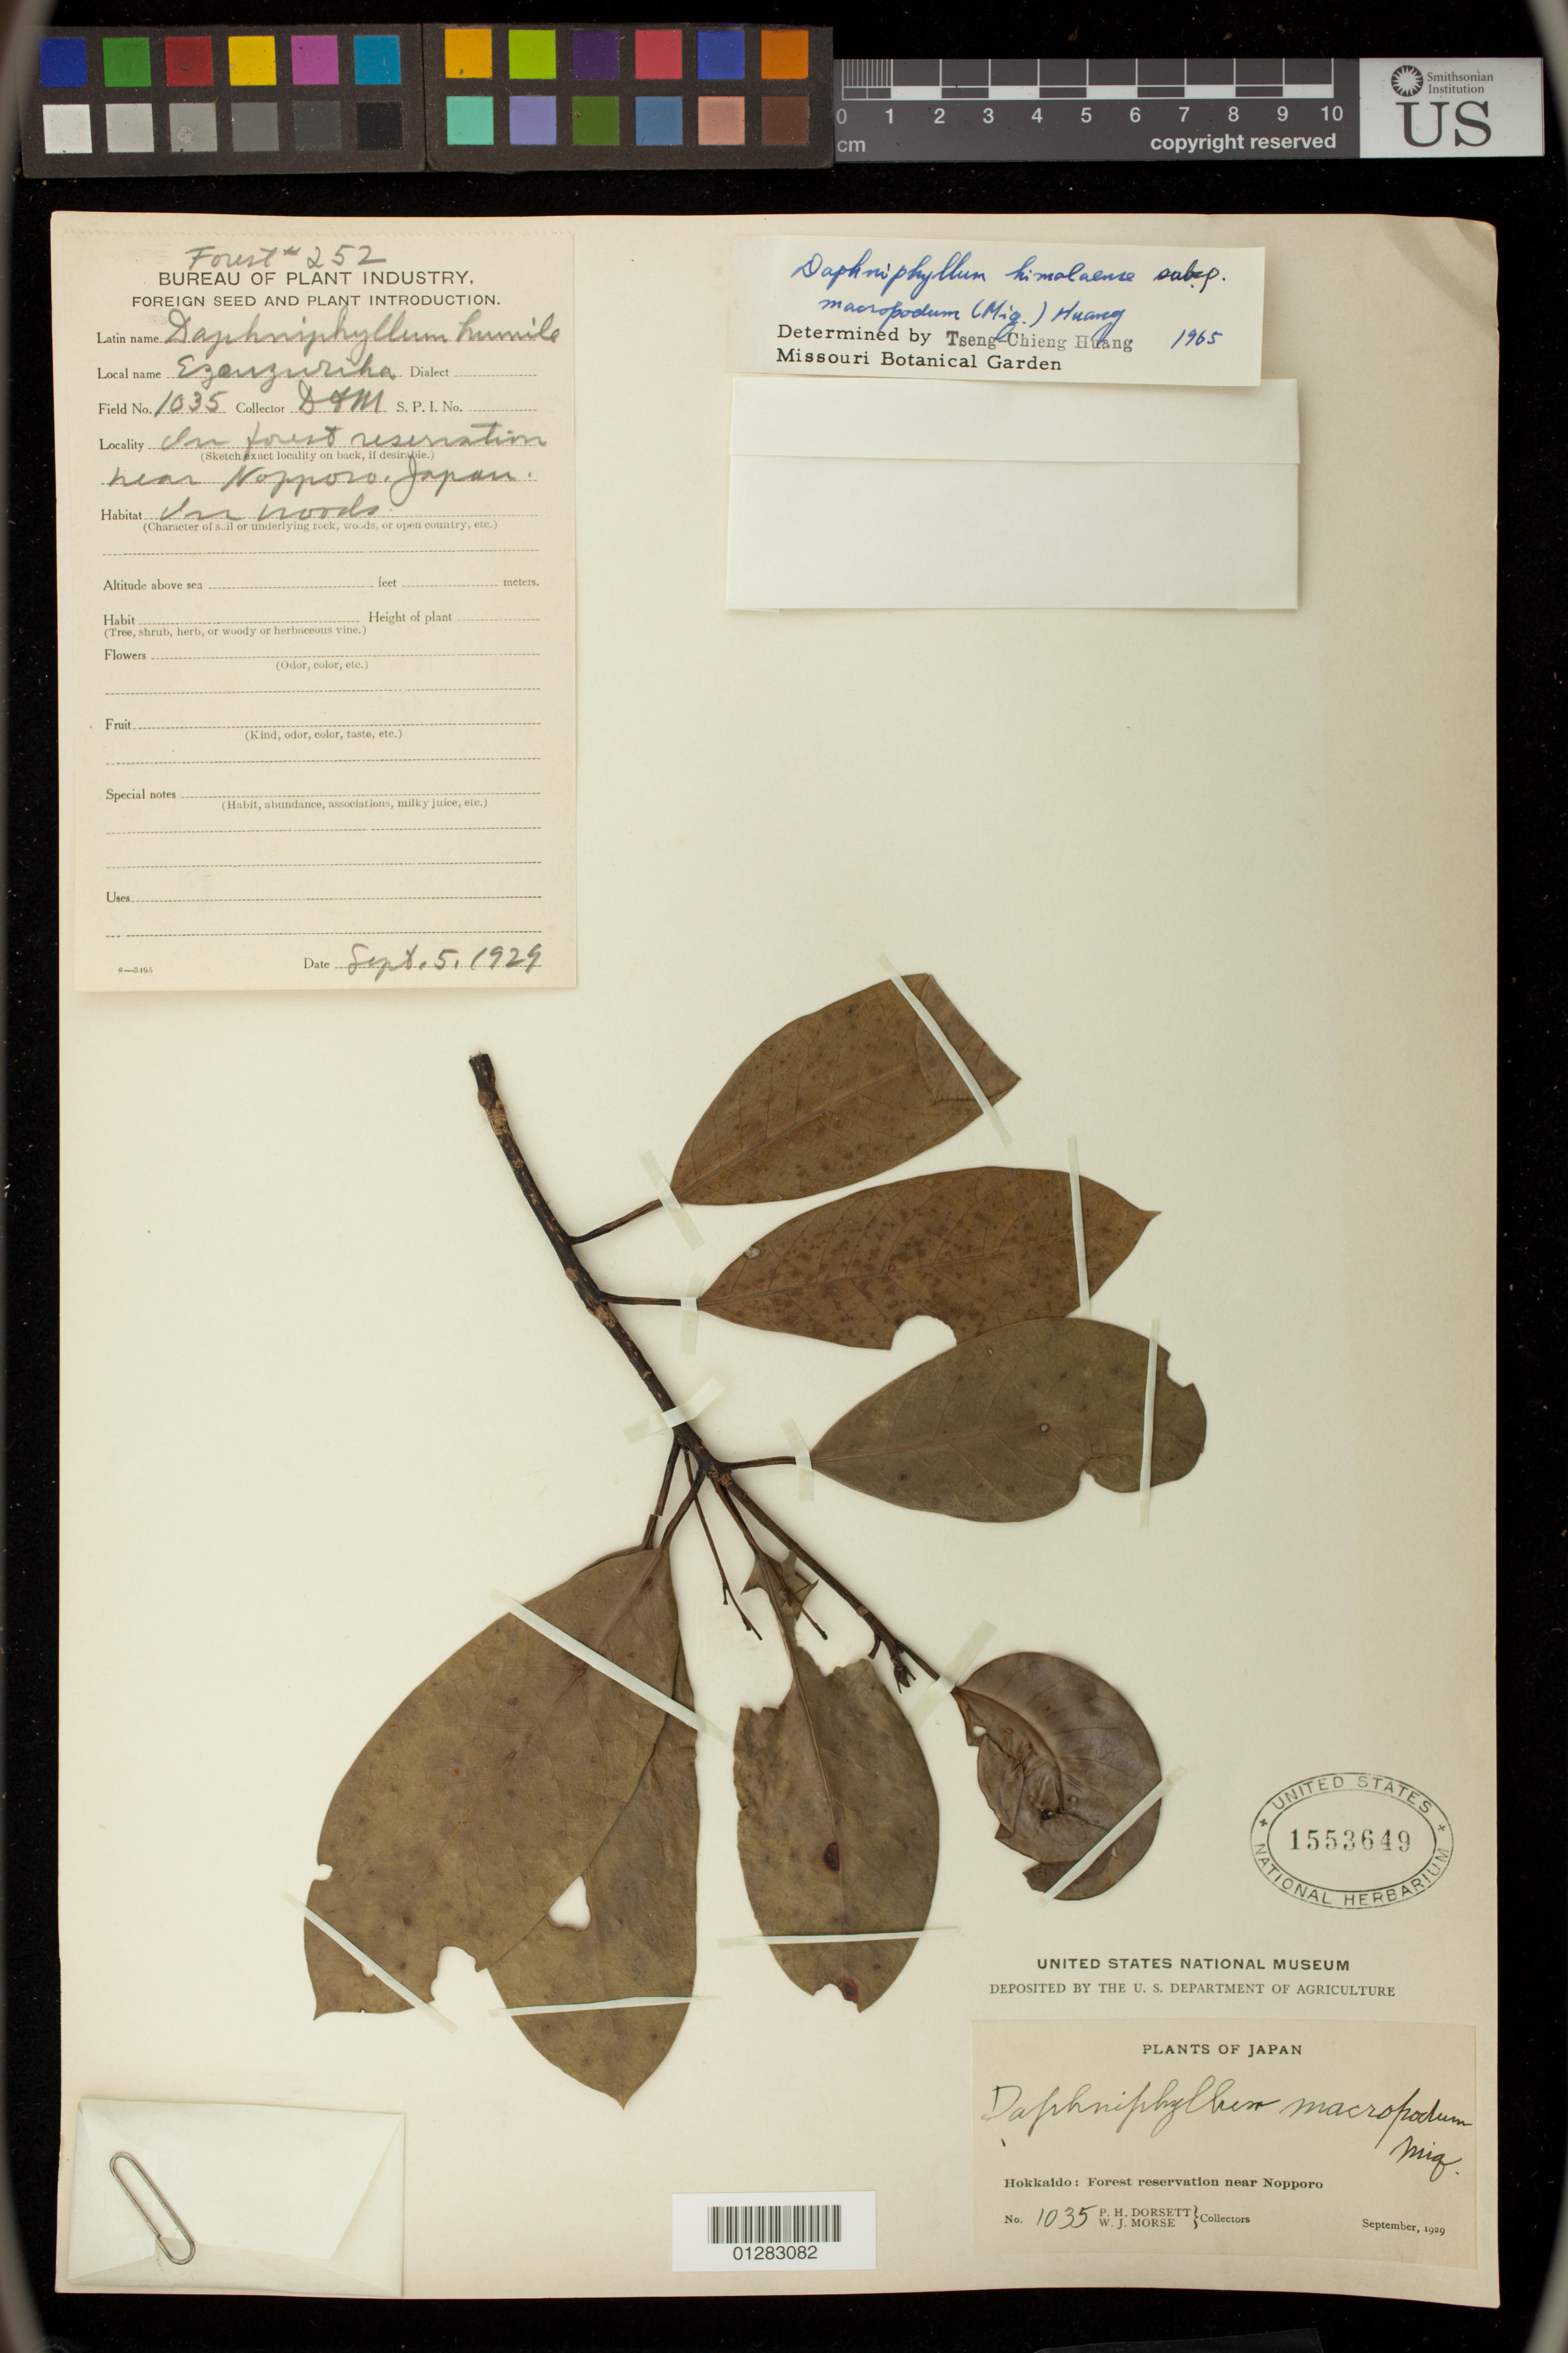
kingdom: Plantae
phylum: Tracheophyta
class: Magnoliopsida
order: Saxifragales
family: Daphniphyllaceae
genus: Daphniphyllum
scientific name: Daphniphyllum himalayense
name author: (Benth.) Müll. Arg.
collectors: P. H. Dorsett & W. J. Morse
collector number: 1035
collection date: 1929-09-05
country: Japan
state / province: Hokkaido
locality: Forest reservation near Napporo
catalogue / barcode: US 1553649